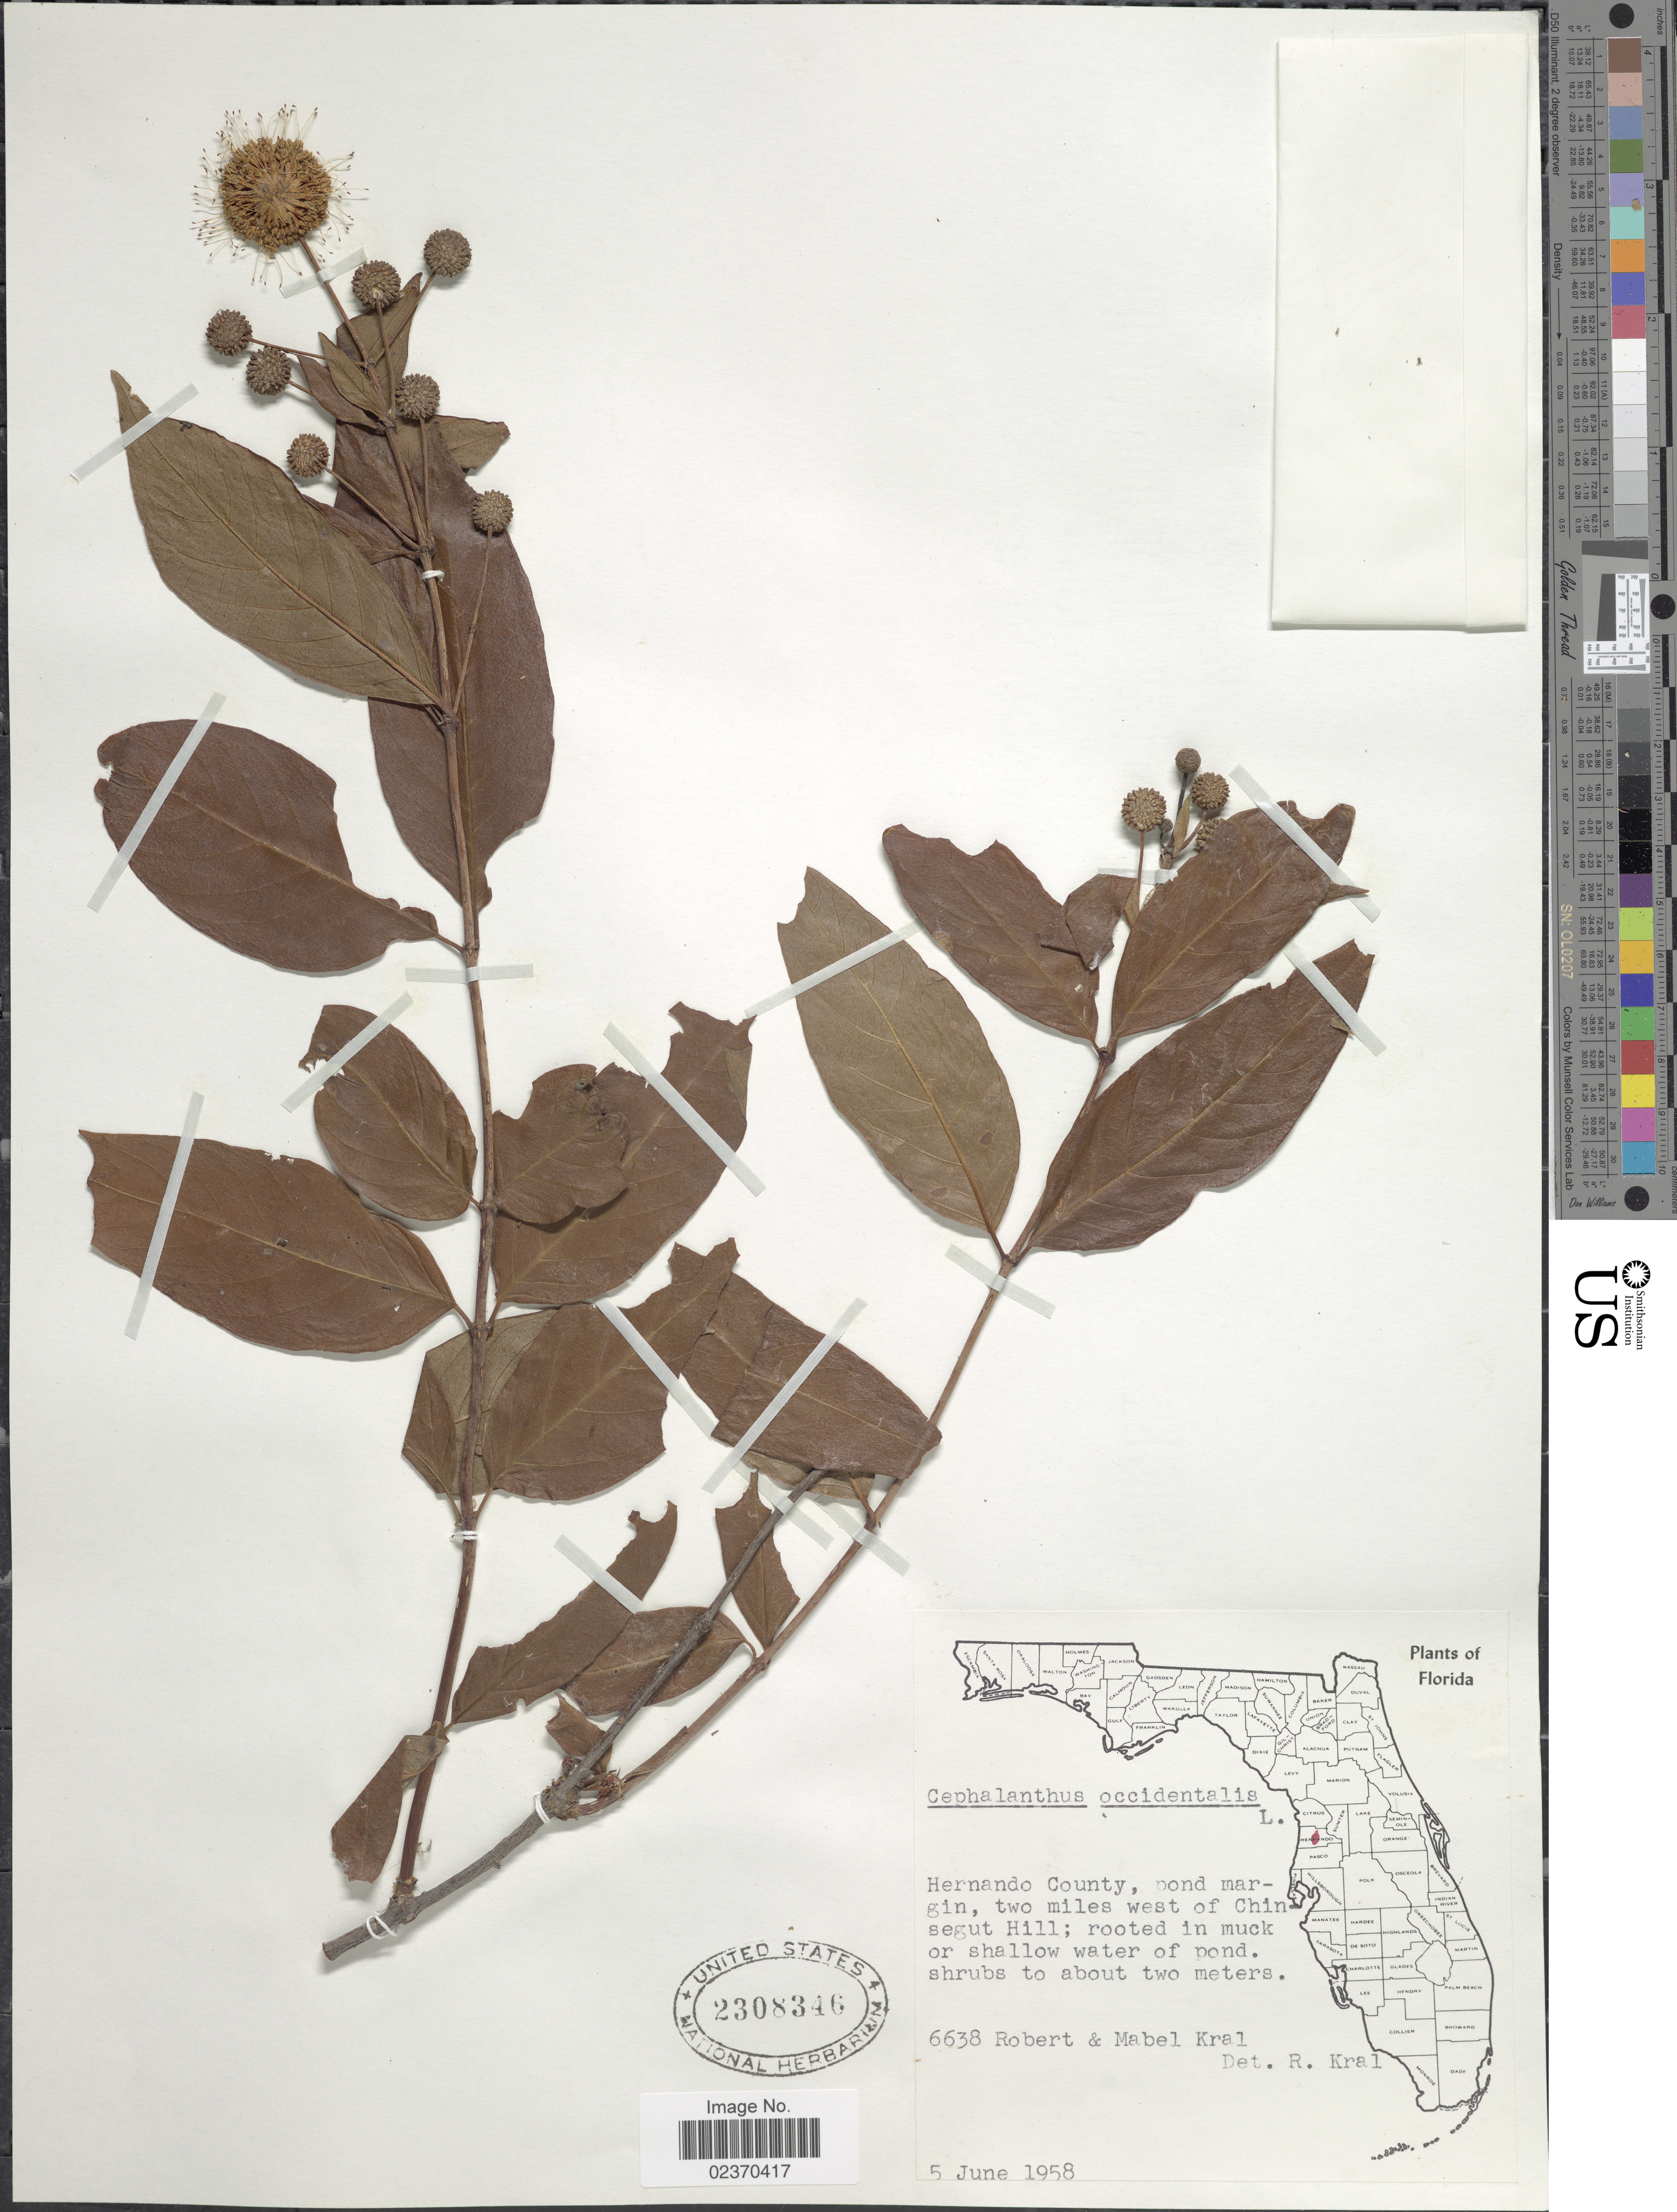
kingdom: Plantae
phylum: Tracheophyta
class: Magnoliopsida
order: Gentianales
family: Rubiaceae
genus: Cephalanthus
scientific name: Cephalanthus occidentalis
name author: L.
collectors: R. Kral & M. Kral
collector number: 6638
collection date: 1958-06-05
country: United States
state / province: Florida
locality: Hernando County, pond margin, two miles west of Chinsegut Hill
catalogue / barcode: US 2308346